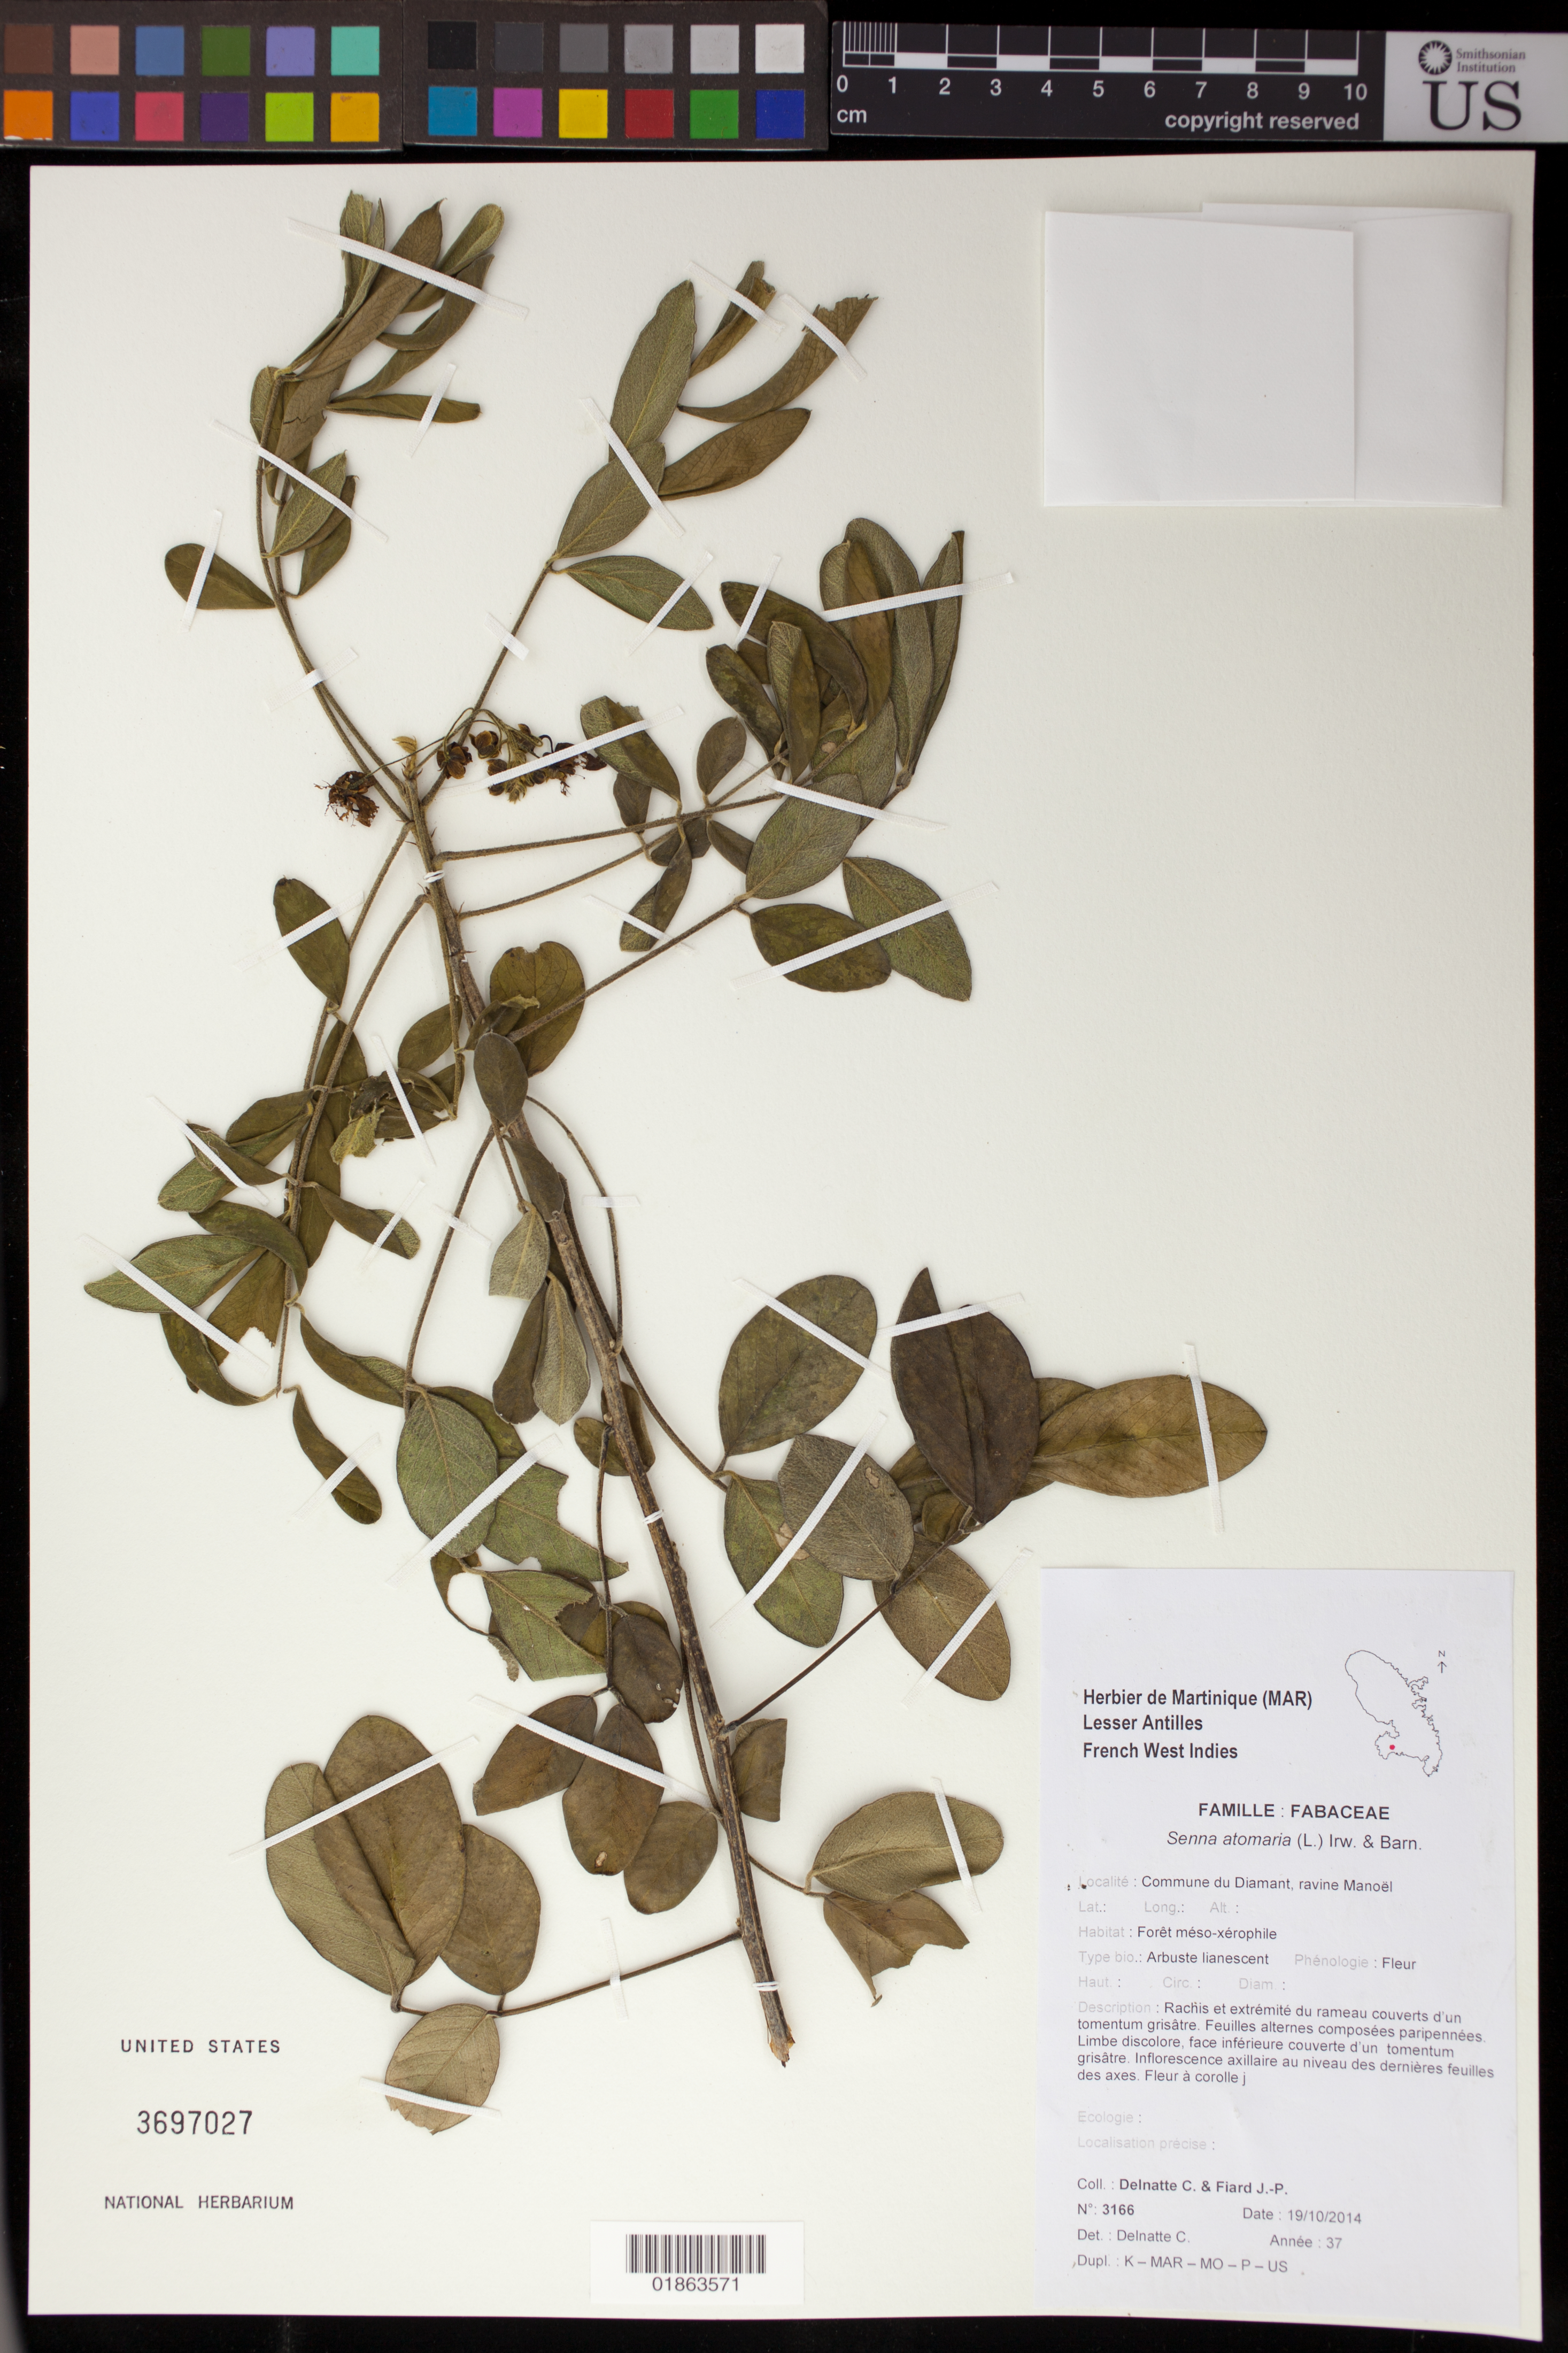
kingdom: Plantae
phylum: Tracheophyta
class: Magnoliopsida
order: Fabales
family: Fabaceae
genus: Senna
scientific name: Senna atomaria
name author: (L.) H.S. Irwin & Barneby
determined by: Delnatte, C.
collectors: C. Delnatte & J.-P. Fiard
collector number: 3166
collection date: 2014-10-19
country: Martinique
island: Martinique I.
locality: Commune du Diamant, ravine Manoël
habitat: Forêt méso-xérophile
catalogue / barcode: US 3697027